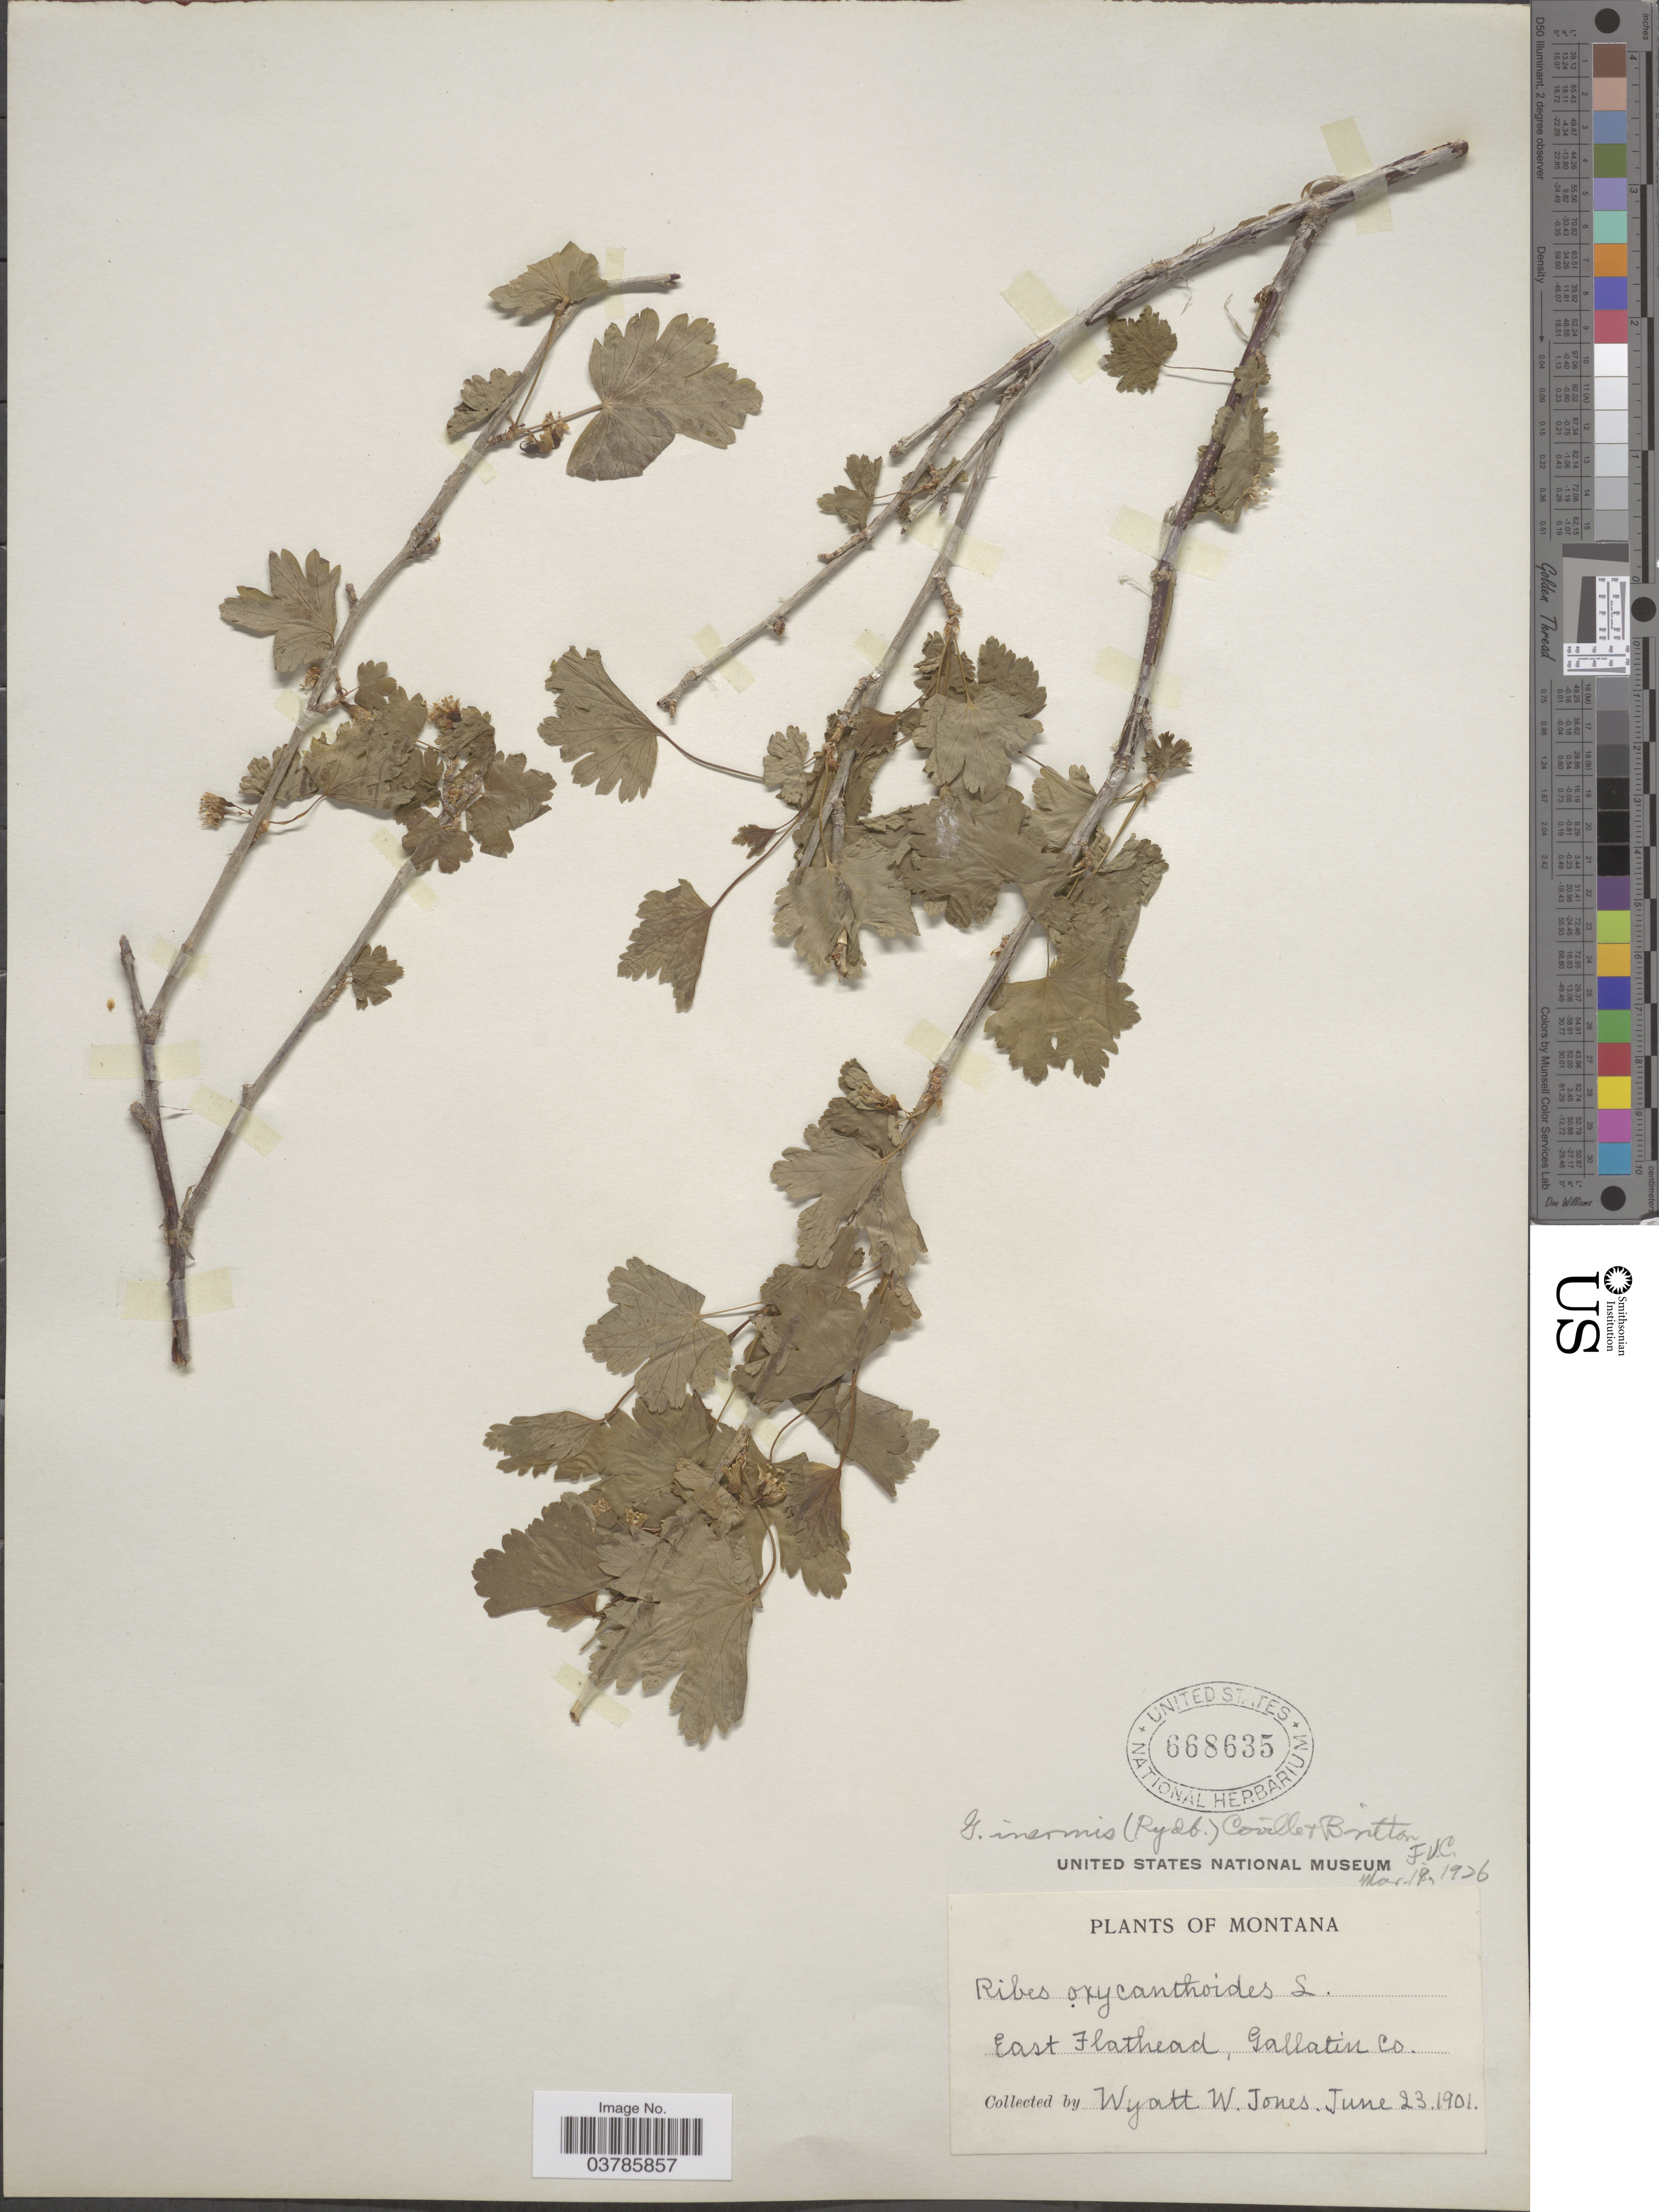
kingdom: Plantae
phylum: Tracheophyta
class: Magnoliopsida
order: Saxifragales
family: Grossulariaceae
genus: Ribes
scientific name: Ribes inerme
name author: Rydb.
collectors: W. W. Jones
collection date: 1901-06-23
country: United States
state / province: Montana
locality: East Flathead, Gallatin Co.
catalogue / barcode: US 668635